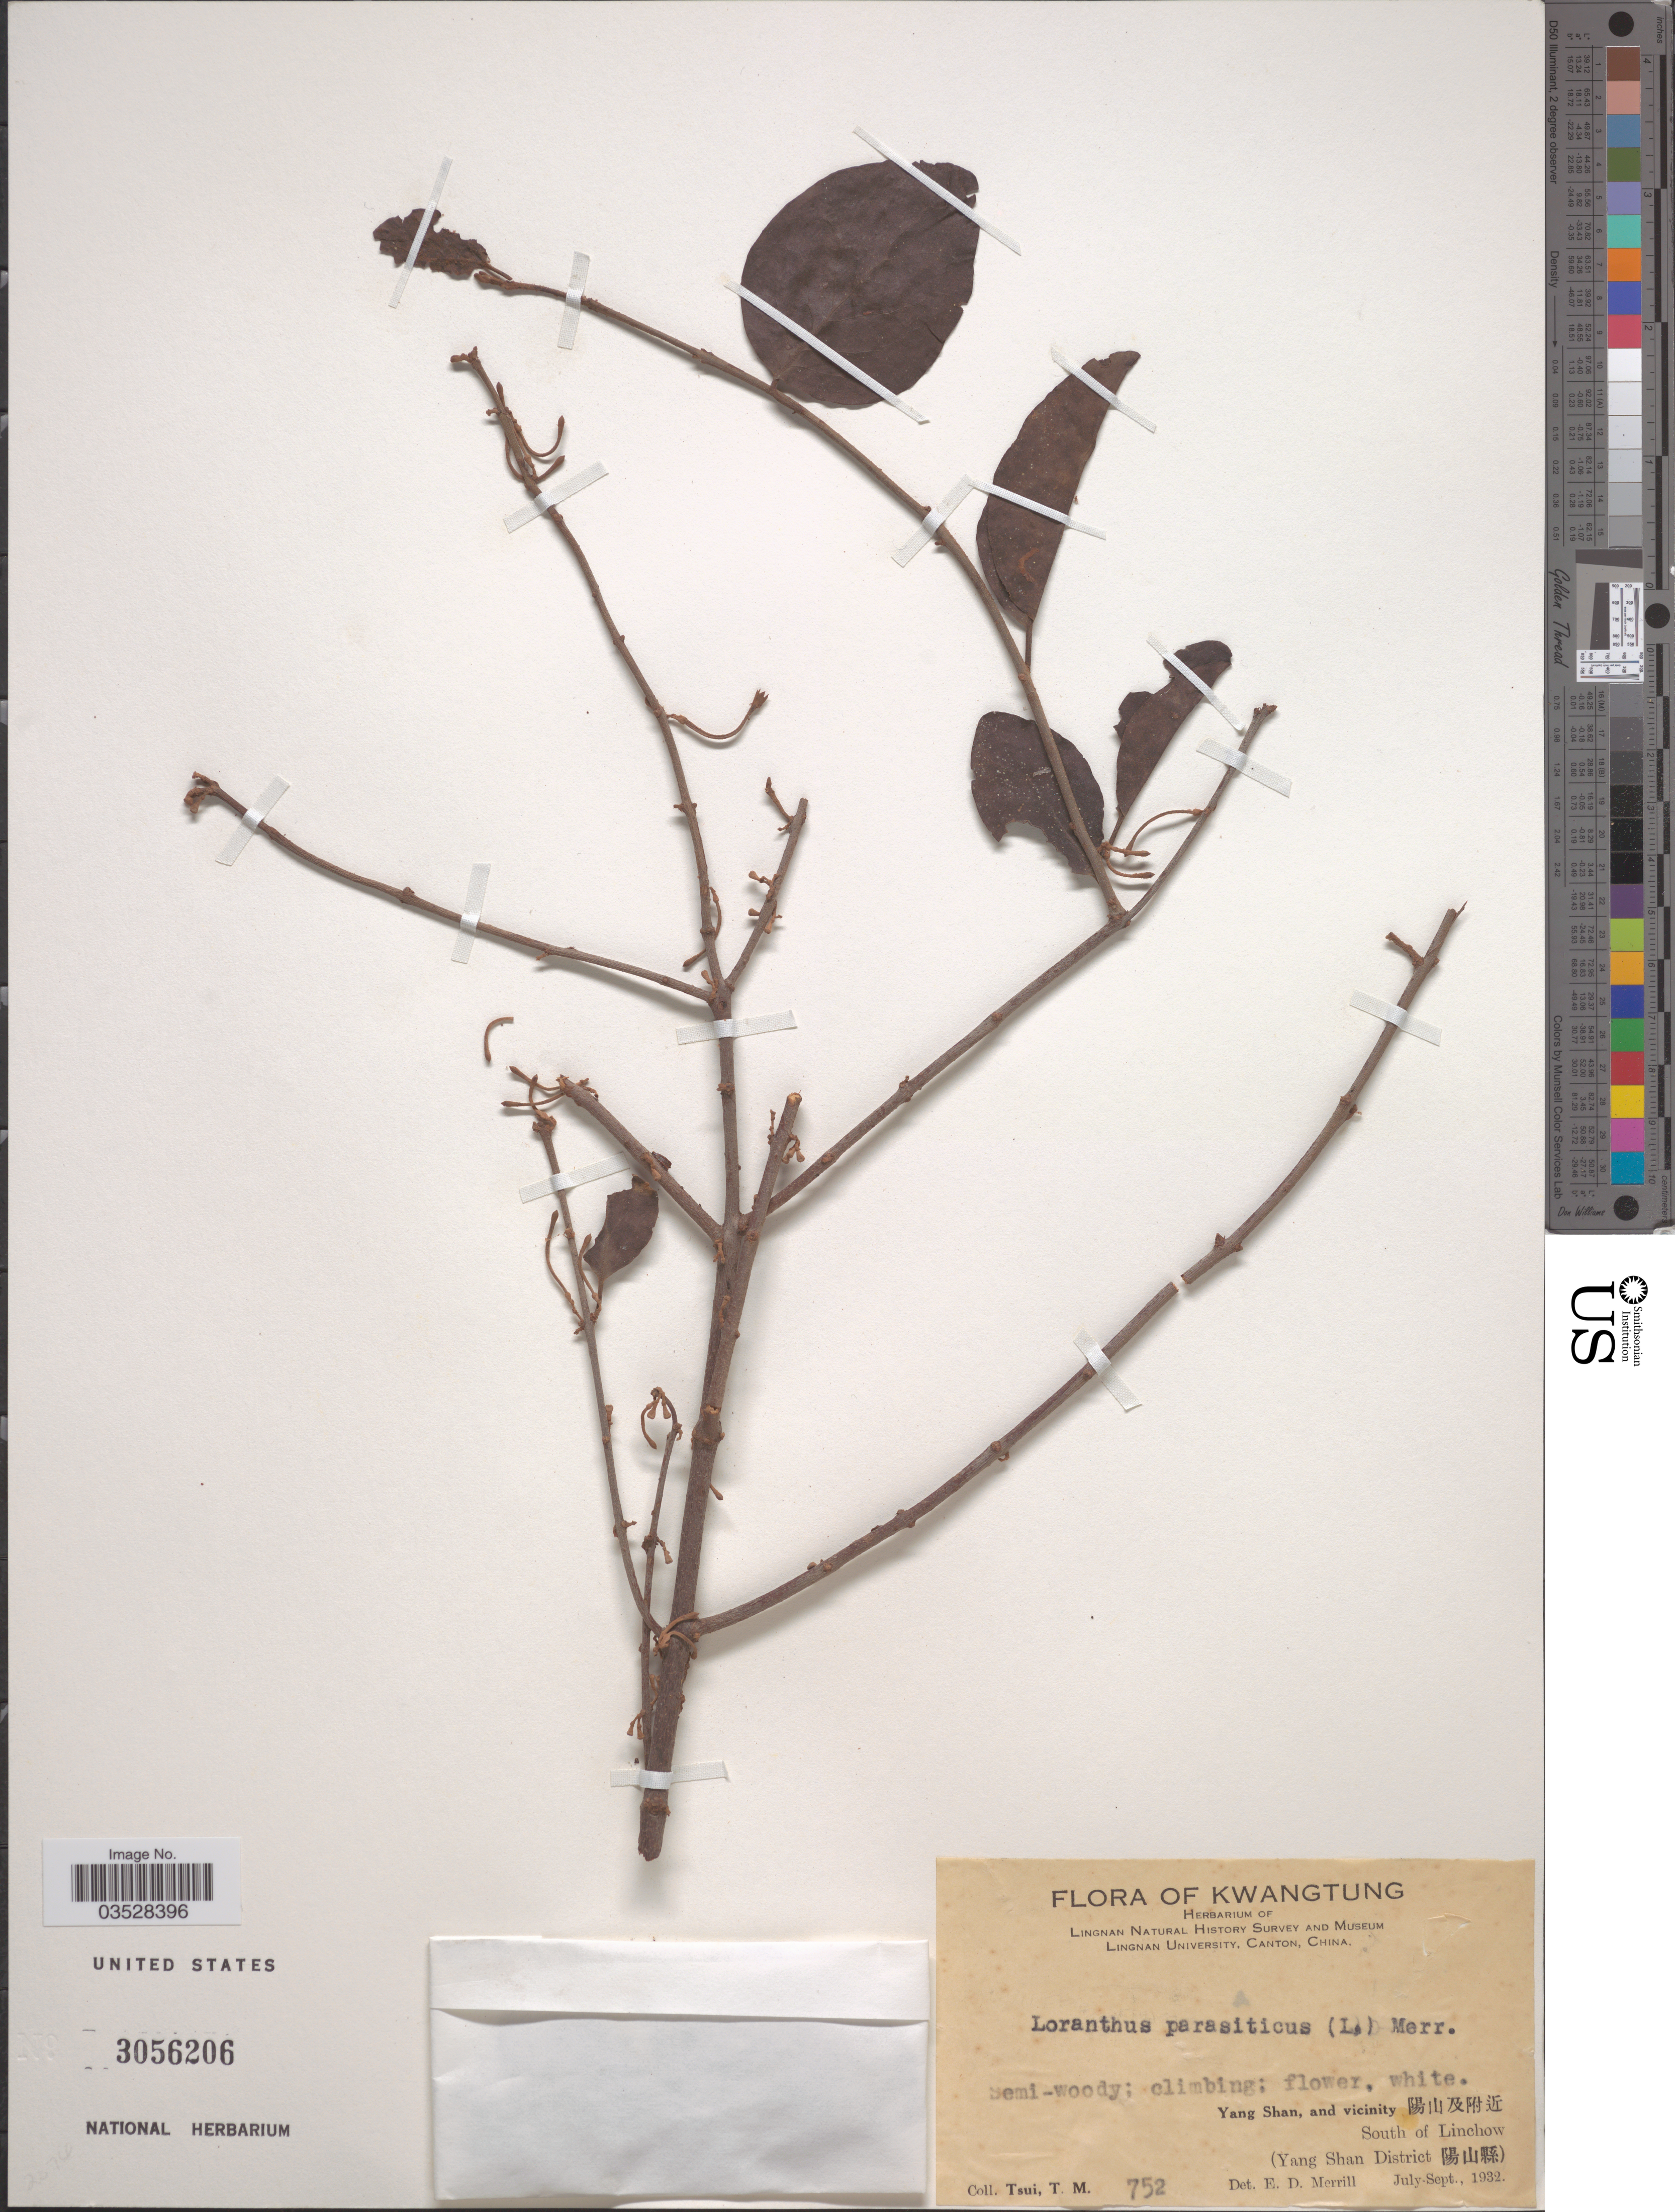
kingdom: Plantae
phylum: Tracheophyta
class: Magnoliopsida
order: Santalales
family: Loranthaceae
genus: Loranthus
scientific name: Loranthus parasiticus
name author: Druce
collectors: T. Tsui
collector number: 752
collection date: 1932-07/1932-09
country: China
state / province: Guangdong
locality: Kwangtung. Yang Shan, and vicinity X. South of Linchow (Yang Shan District X).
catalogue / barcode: US 3056206